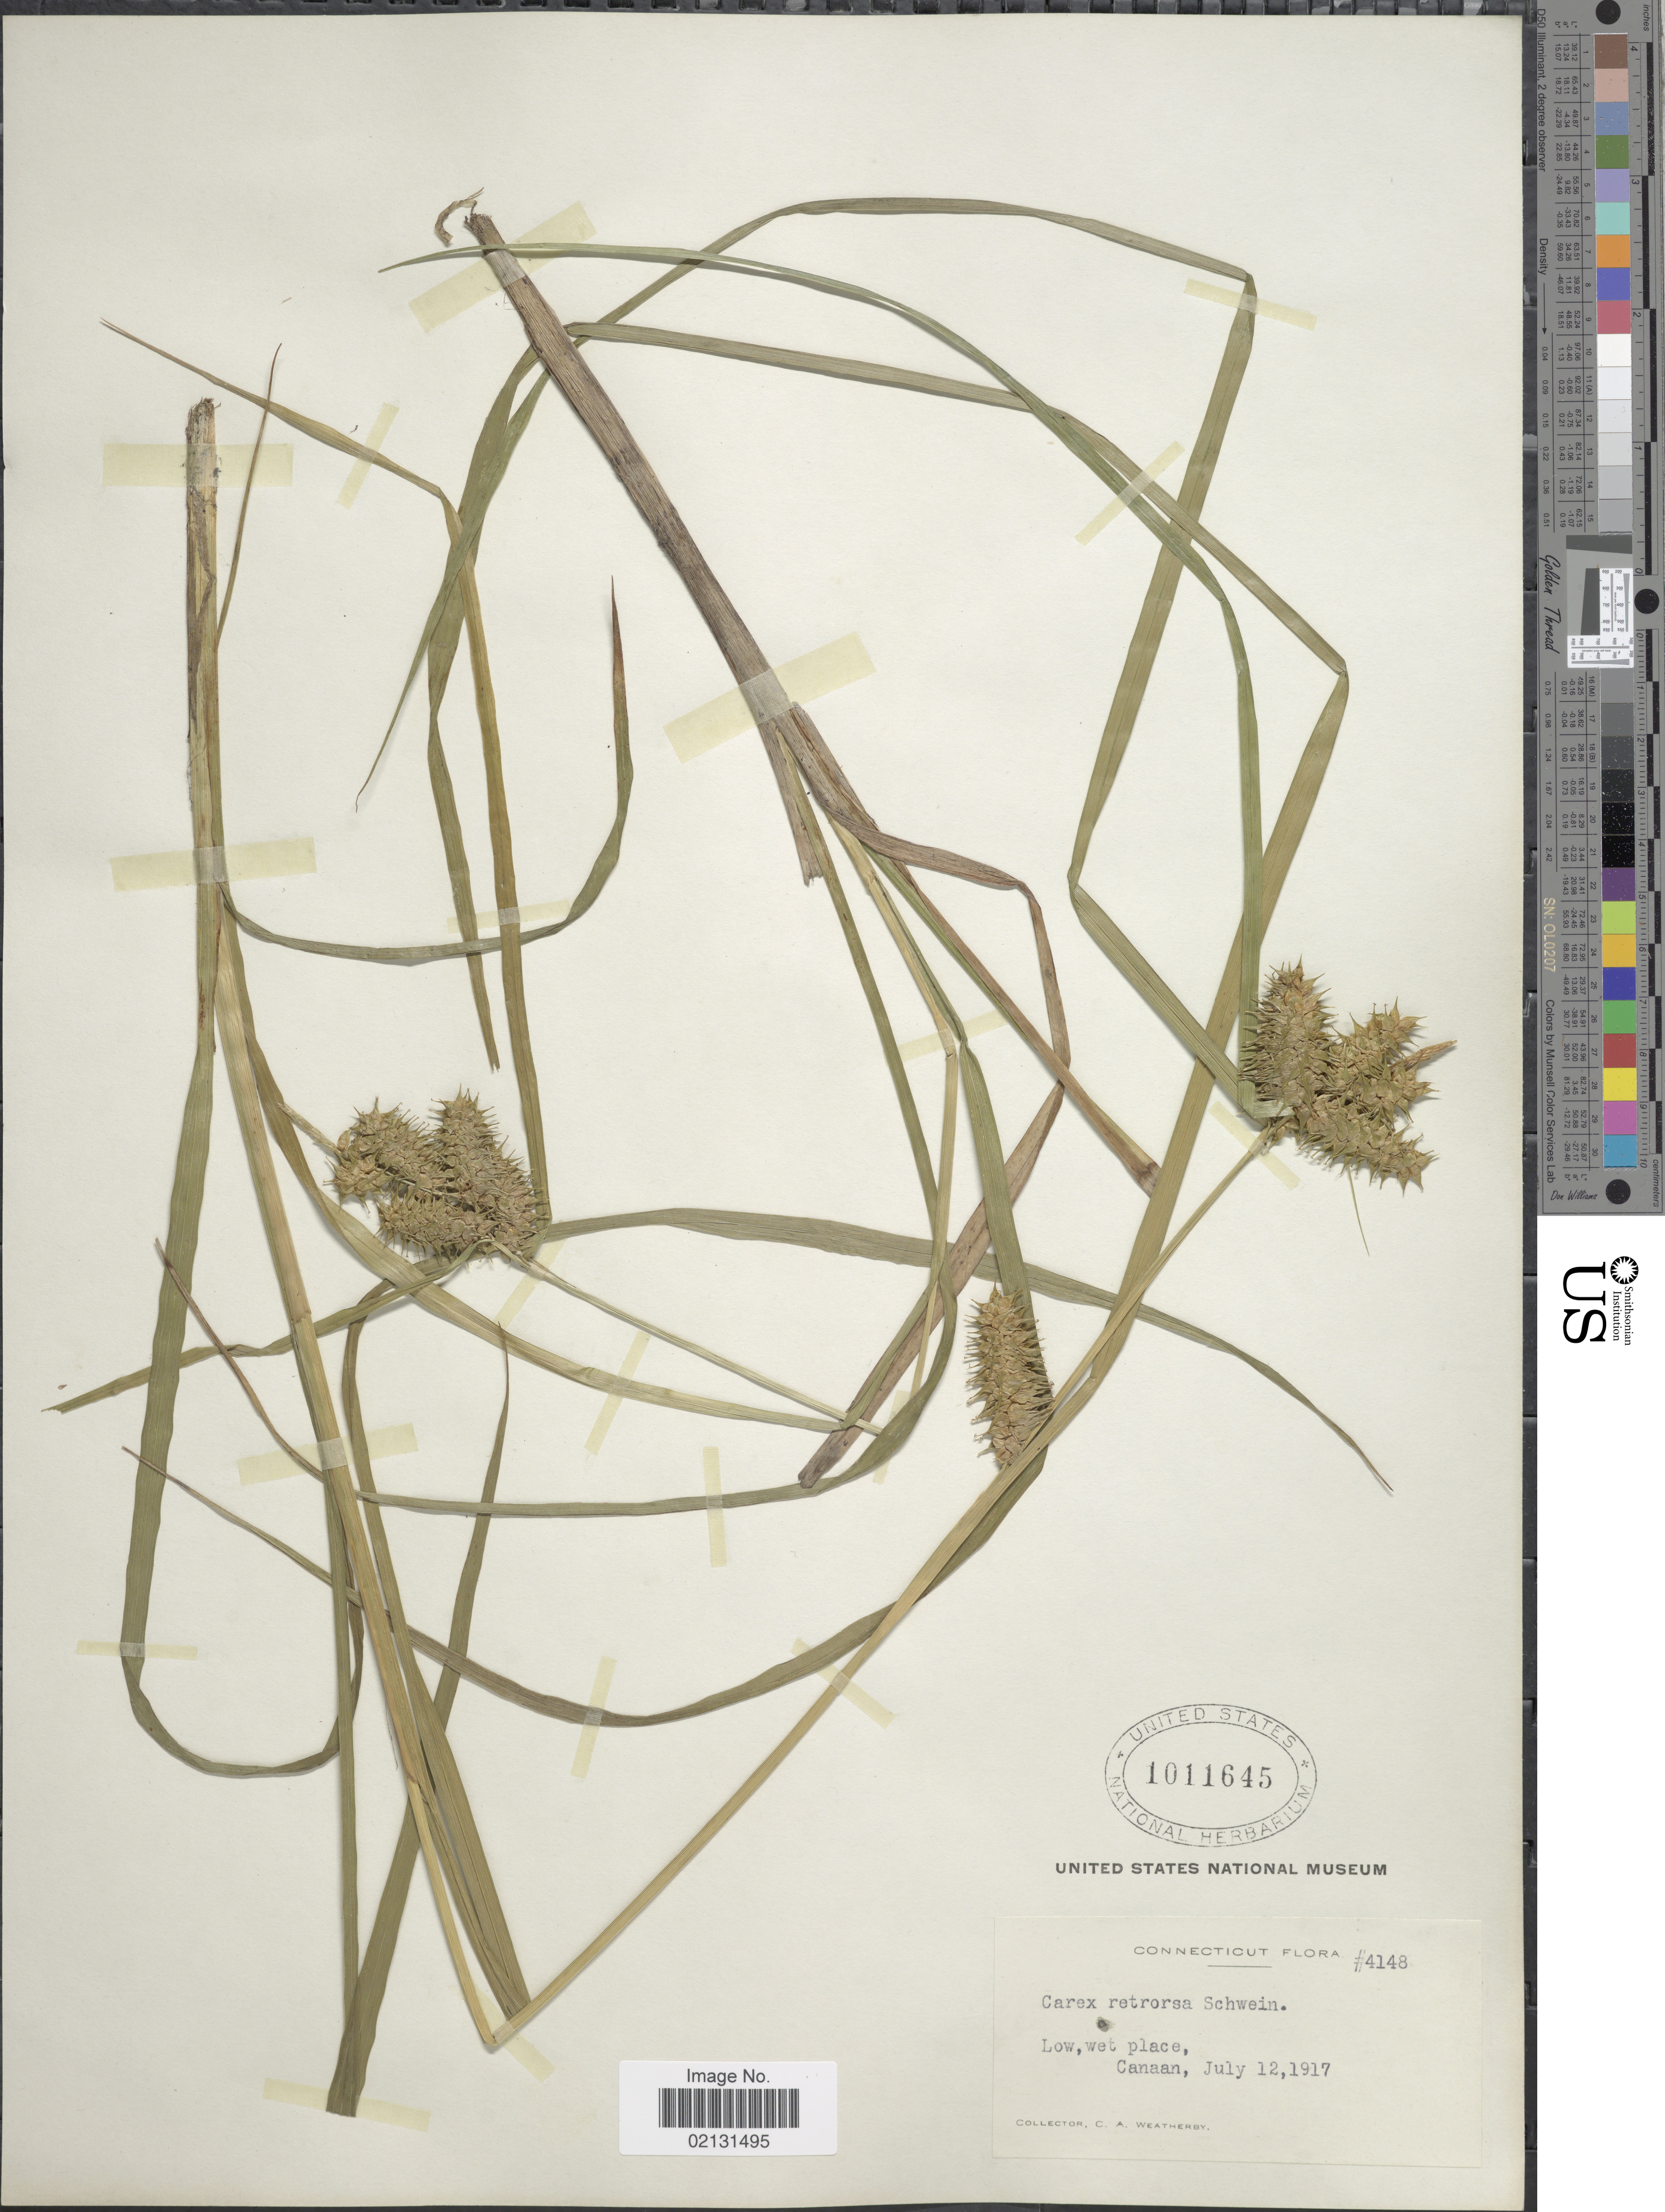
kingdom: Plantae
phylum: Tracheophyta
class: Liliopsida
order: Poales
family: Cyperaceae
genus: Carex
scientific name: Carex retrorsa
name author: Schwein.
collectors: C. A. Weatherby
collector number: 4148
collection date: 1917-07-12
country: United States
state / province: Connecticut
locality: Canaan.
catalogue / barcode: US 1011645